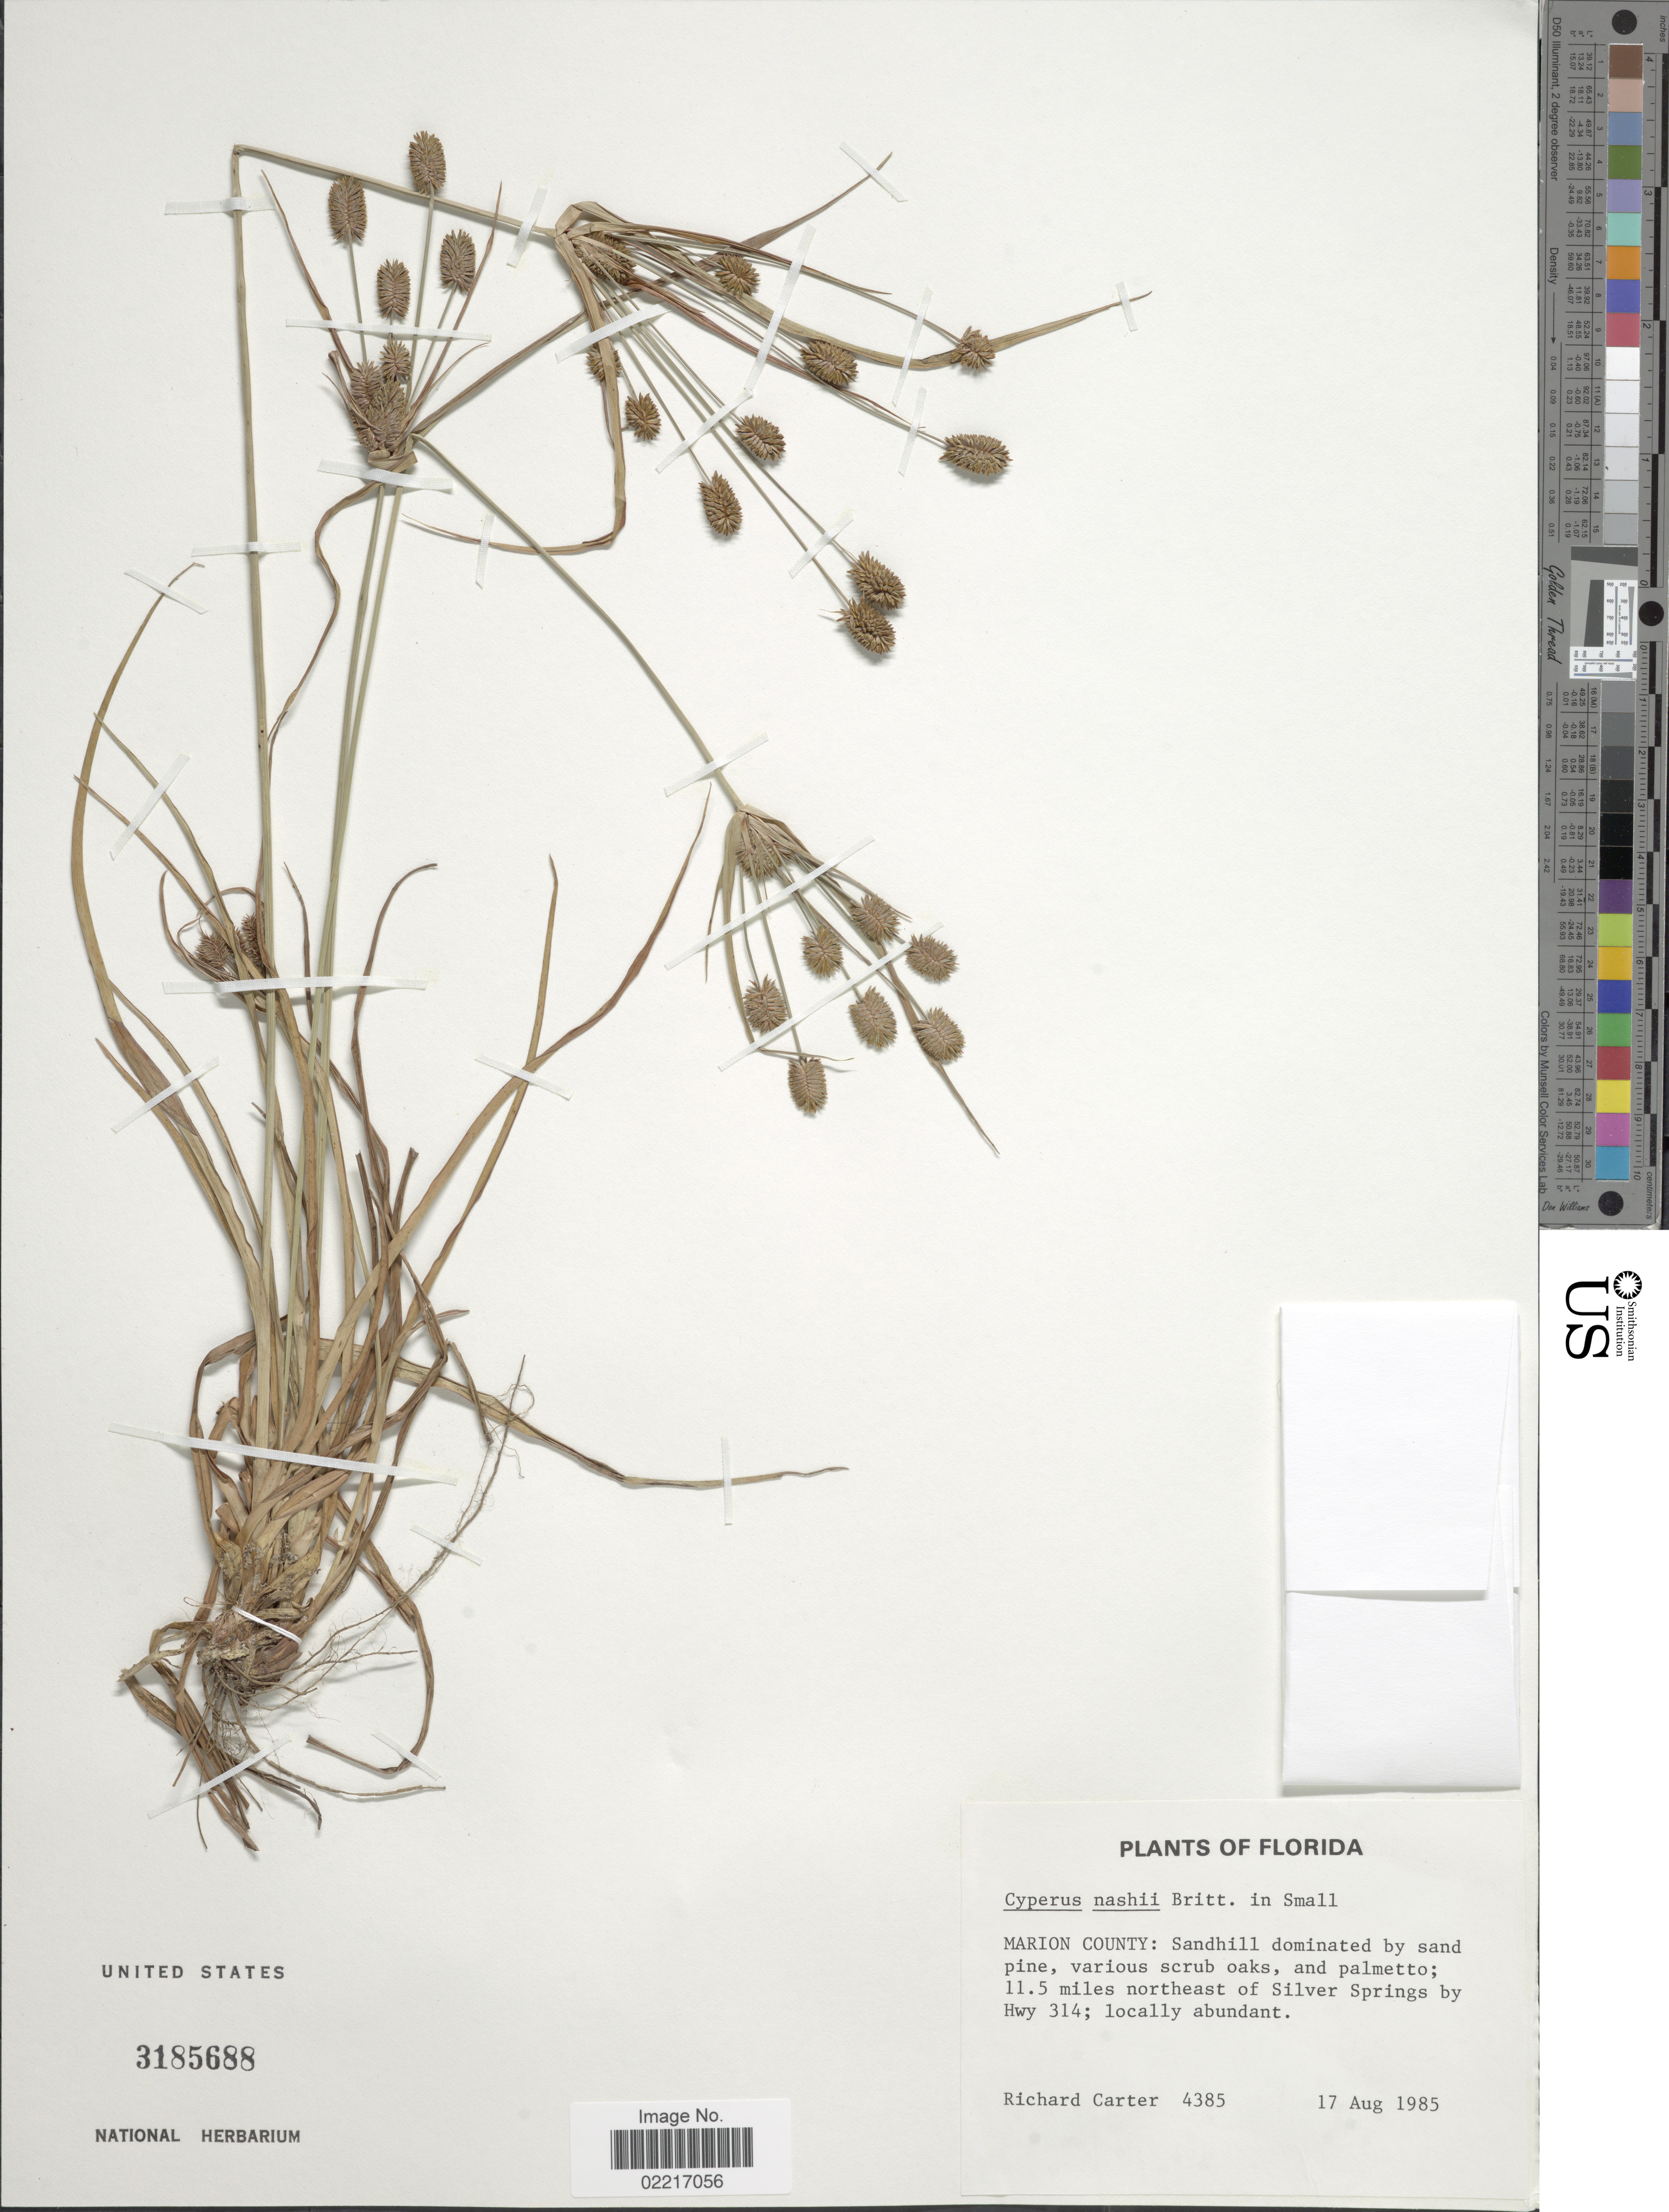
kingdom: Plantae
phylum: Tracheophyta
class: Liliopsida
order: Poales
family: Cyperaceae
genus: Cyperus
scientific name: Cyperus nashii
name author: Britton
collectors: R. Carter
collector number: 4385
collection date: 1985-08-17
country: United States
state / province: Florida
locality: Marion County: Sandhill, 11.5 miles northeast of Silver Springs by Hwy 314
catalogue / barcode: US 3185688